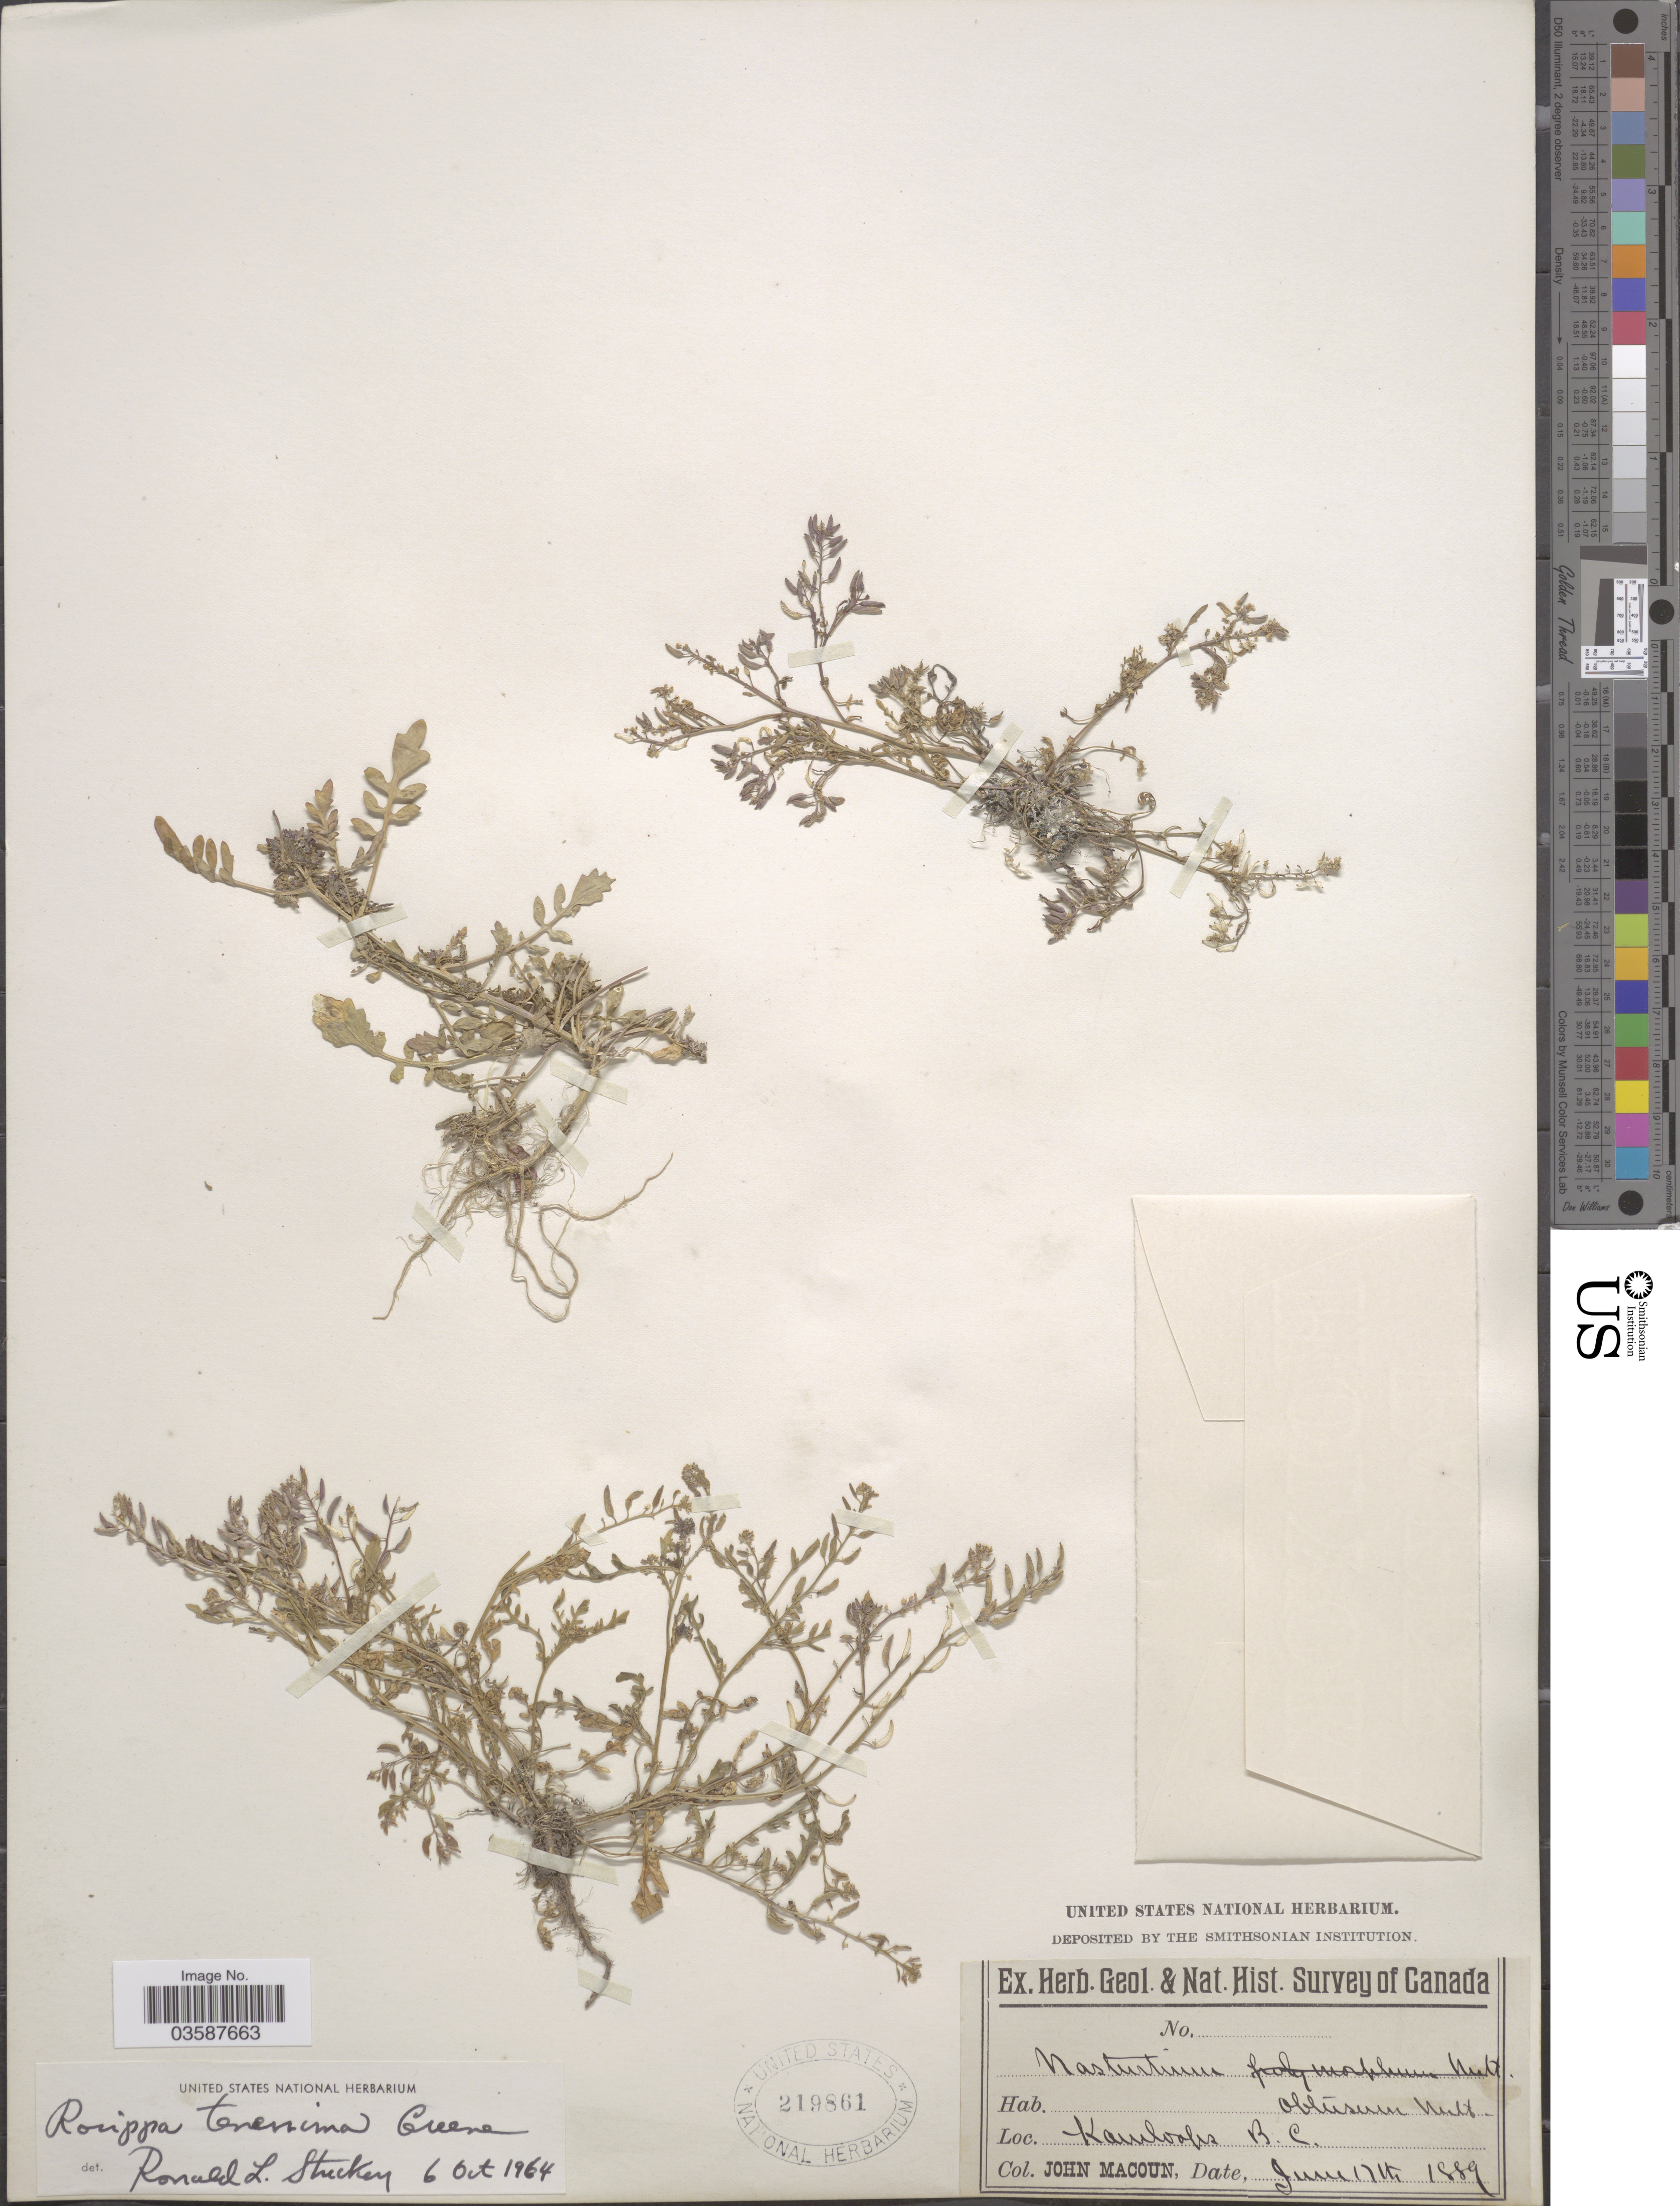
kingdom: Plantae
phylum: Tracheophyta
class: Magnoliopsida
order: Brassicales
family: Brassicaceae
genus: Rorippa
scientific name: Rorippa tenerrima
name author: Greene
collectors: J. Macoun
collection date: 1889-06-17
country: Canada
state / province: British Columbia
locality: Kamloops.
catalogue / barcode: US 219861